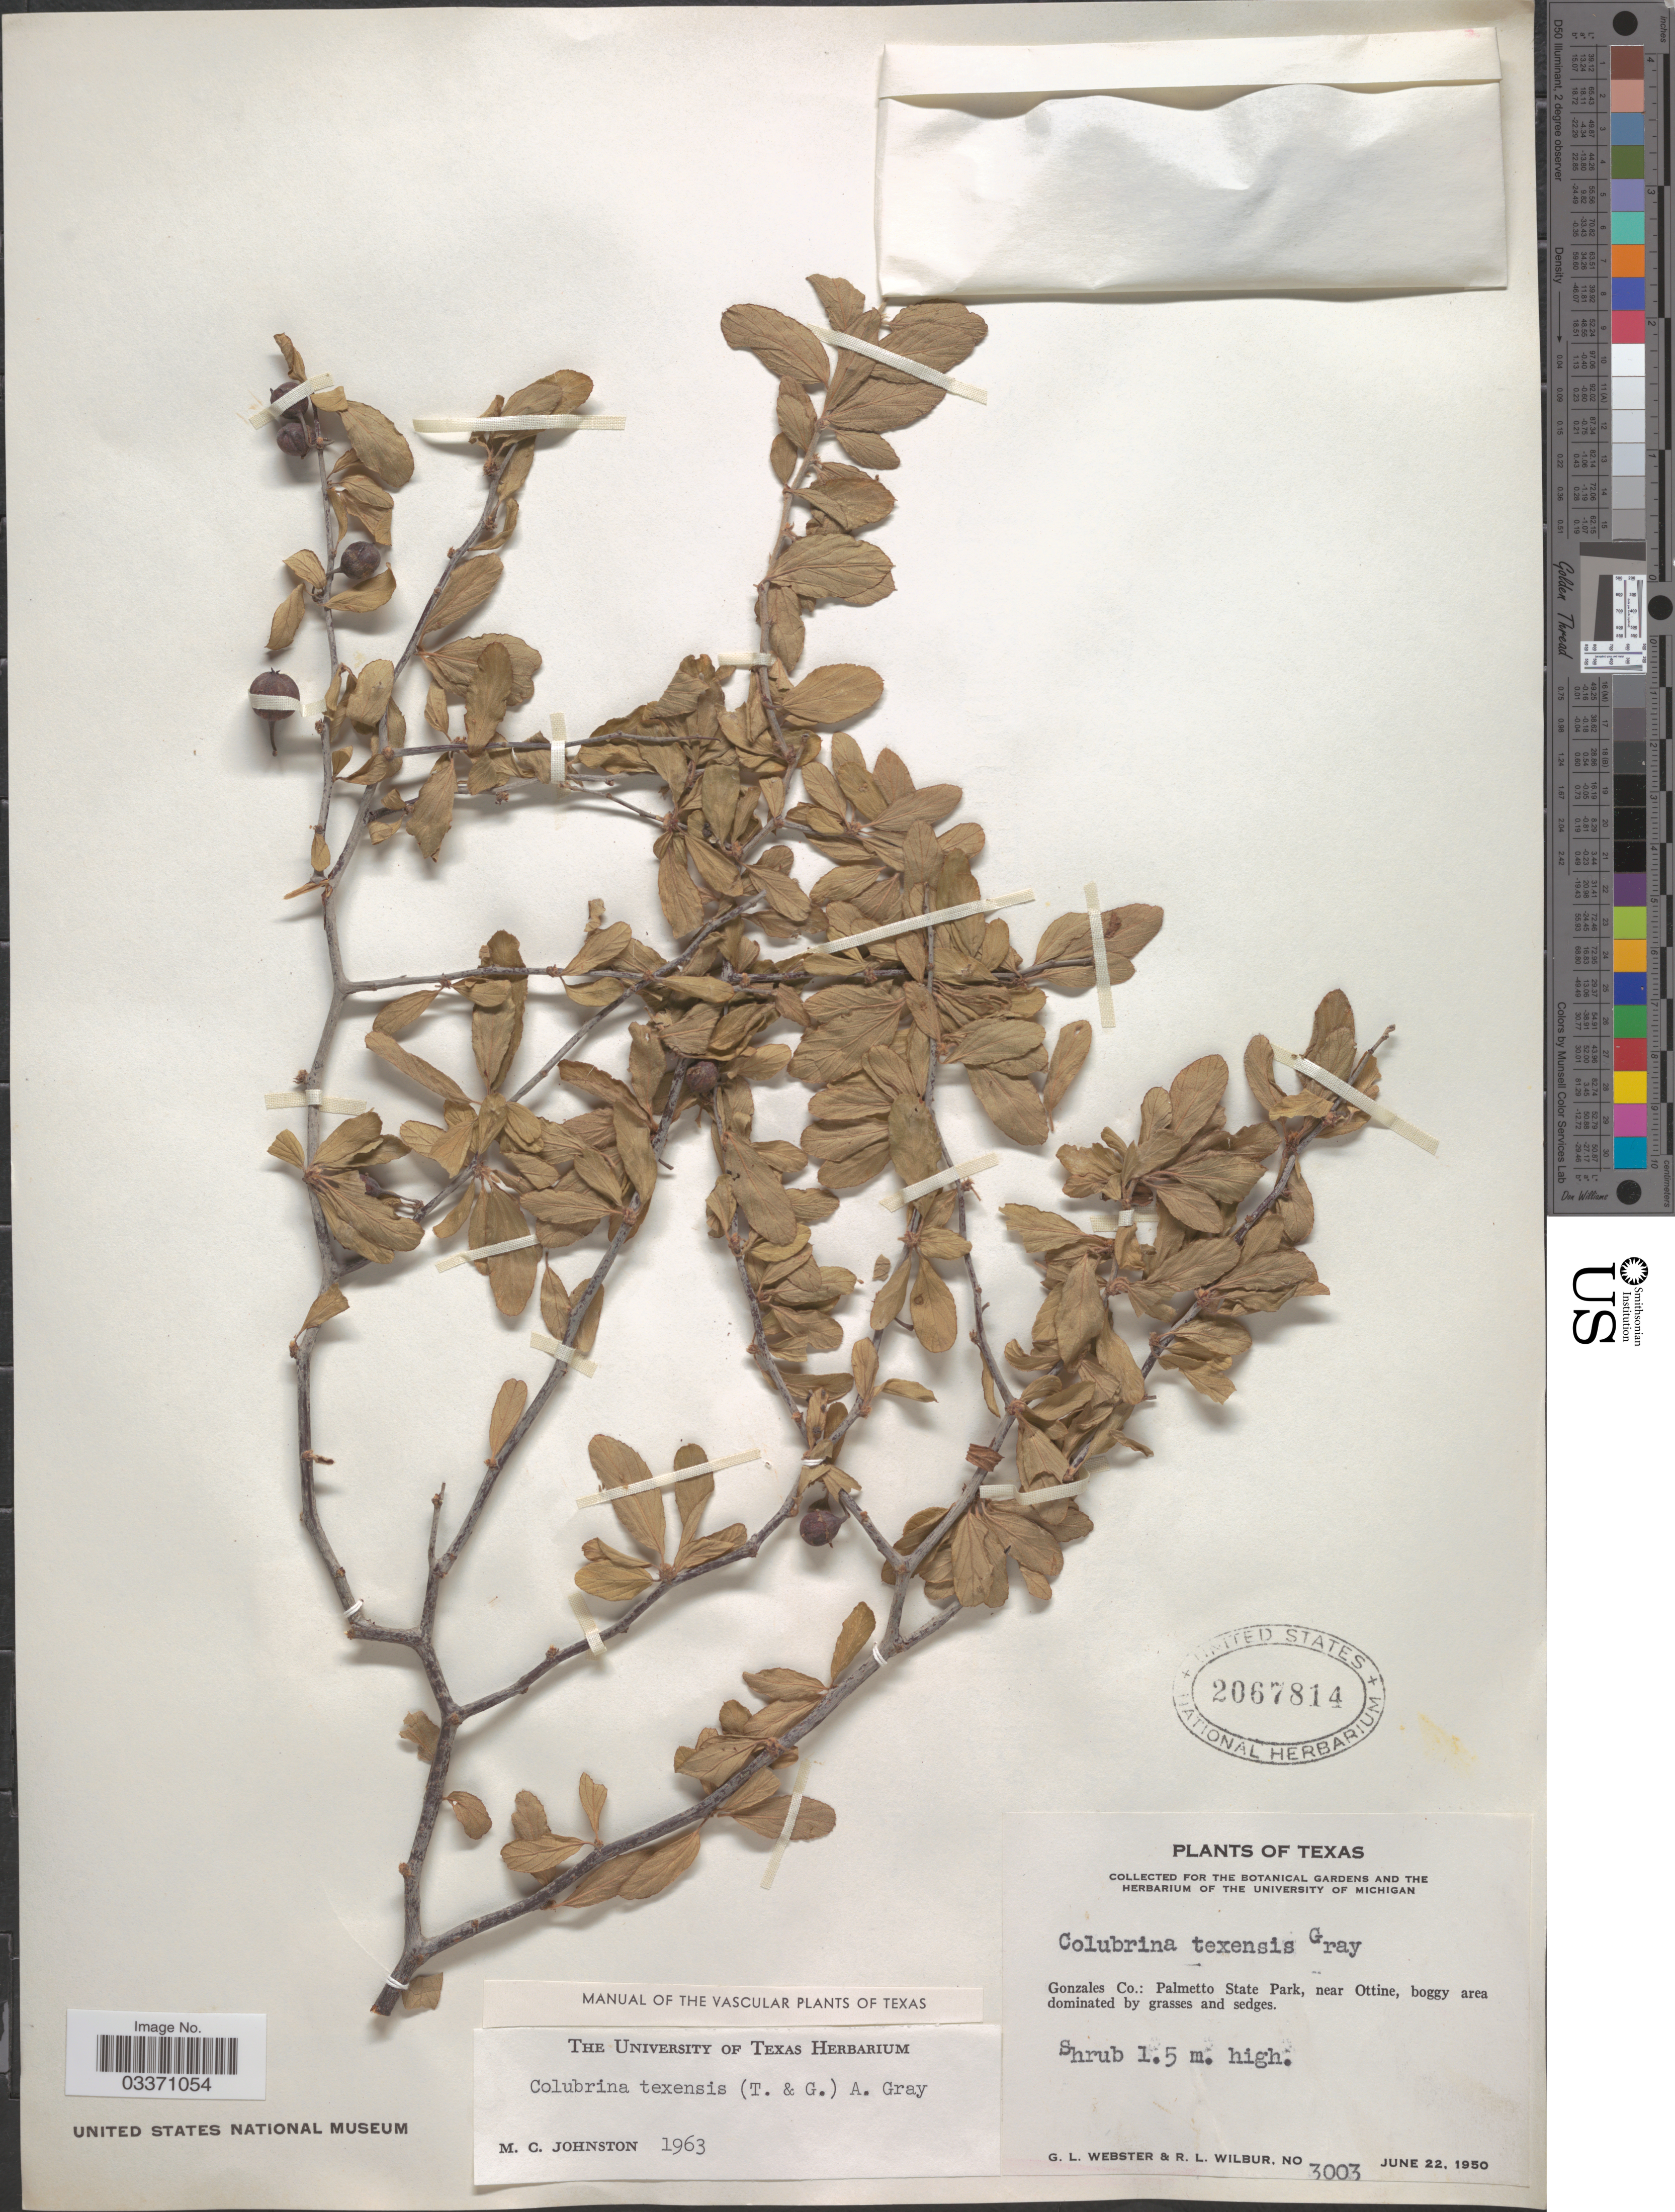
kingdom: Plantae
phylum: Tracheophyta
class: Magnoliopsida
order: Rosales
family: Rhamnaceae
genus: Colubrina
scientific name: Colubrina texensis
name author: (Torr. & A. Gray) A. Gray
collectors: G. L. Webster & R. L. Wilbur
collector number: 3003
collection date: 1950-06-22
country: United States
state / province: Texas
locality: Gonzales Co.: Palmetto State Park, near Ottine, boggy area dominated by grasses and sedges.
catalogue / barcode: US 2067814